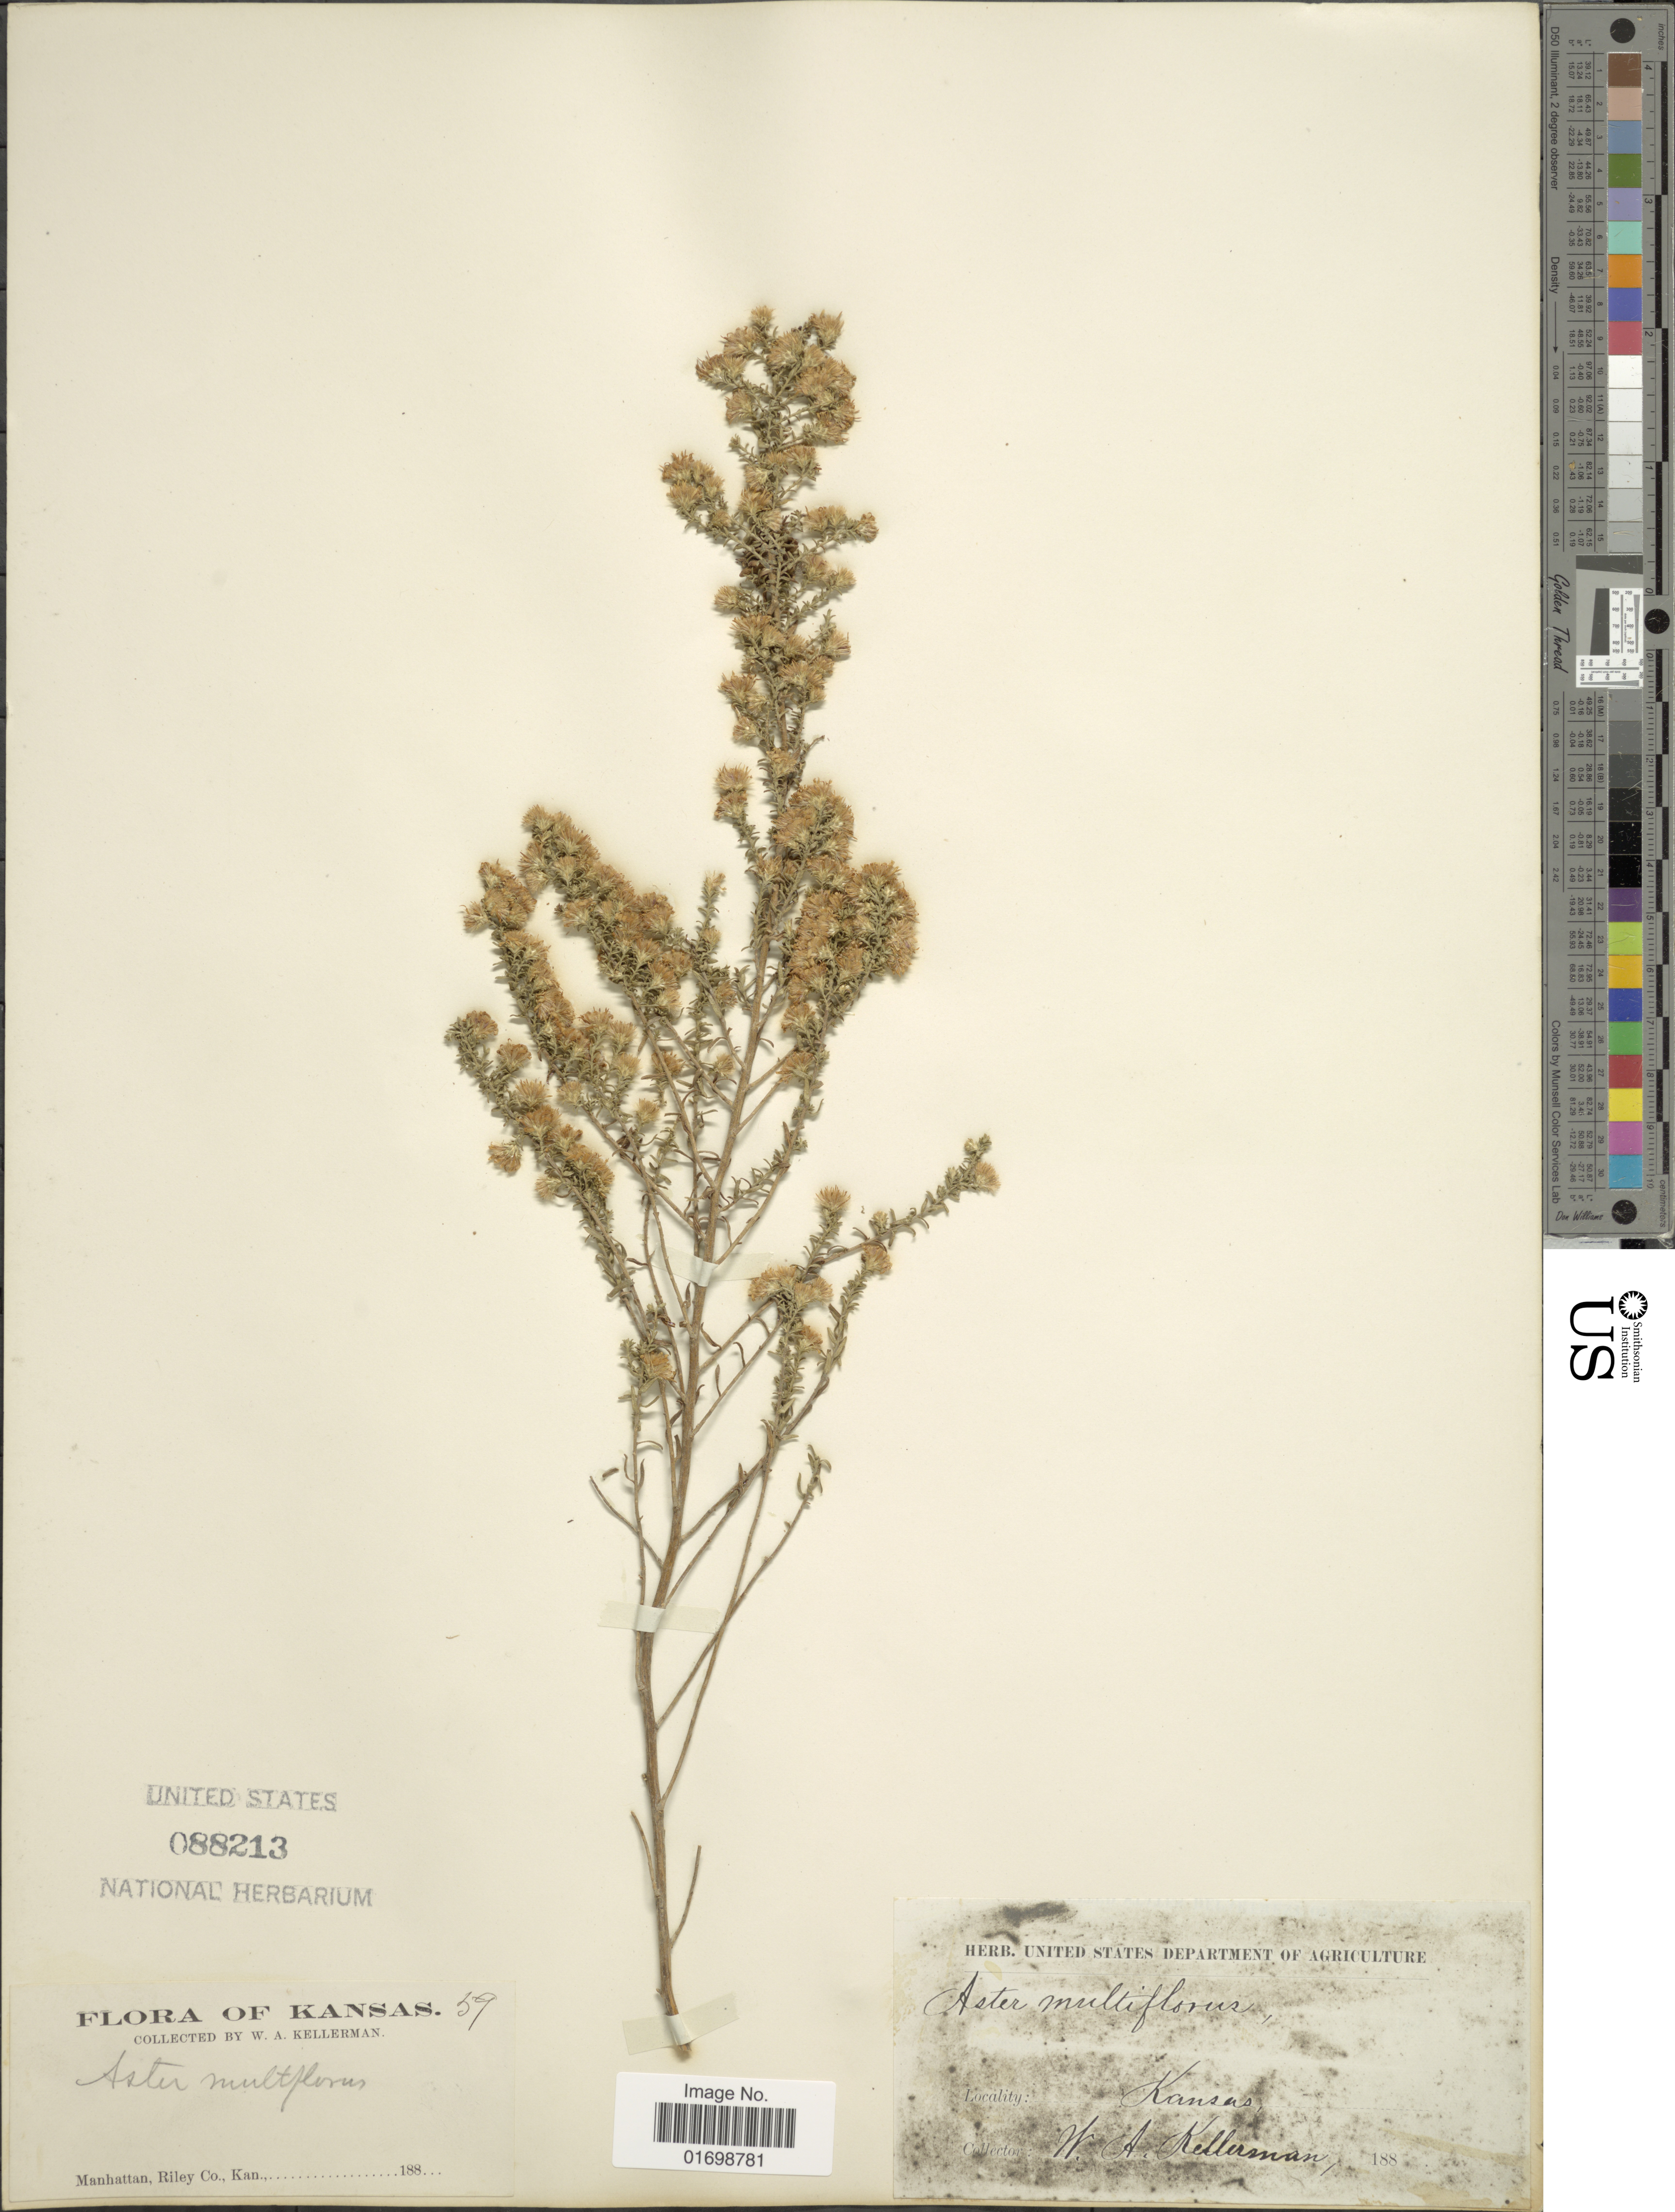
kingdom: Plantae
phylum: Tracheophyta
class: Magnoliopsida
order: Asterales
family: Asteraceae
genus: Symphyotrichum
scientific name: Symphyotrichum ericoides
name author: (L.) G.L. Nesom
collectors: W. Kellerman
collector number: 59*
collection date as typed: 188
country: United States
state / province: Kansas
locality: Manhattan, Riley Co.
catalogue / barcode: US 88213